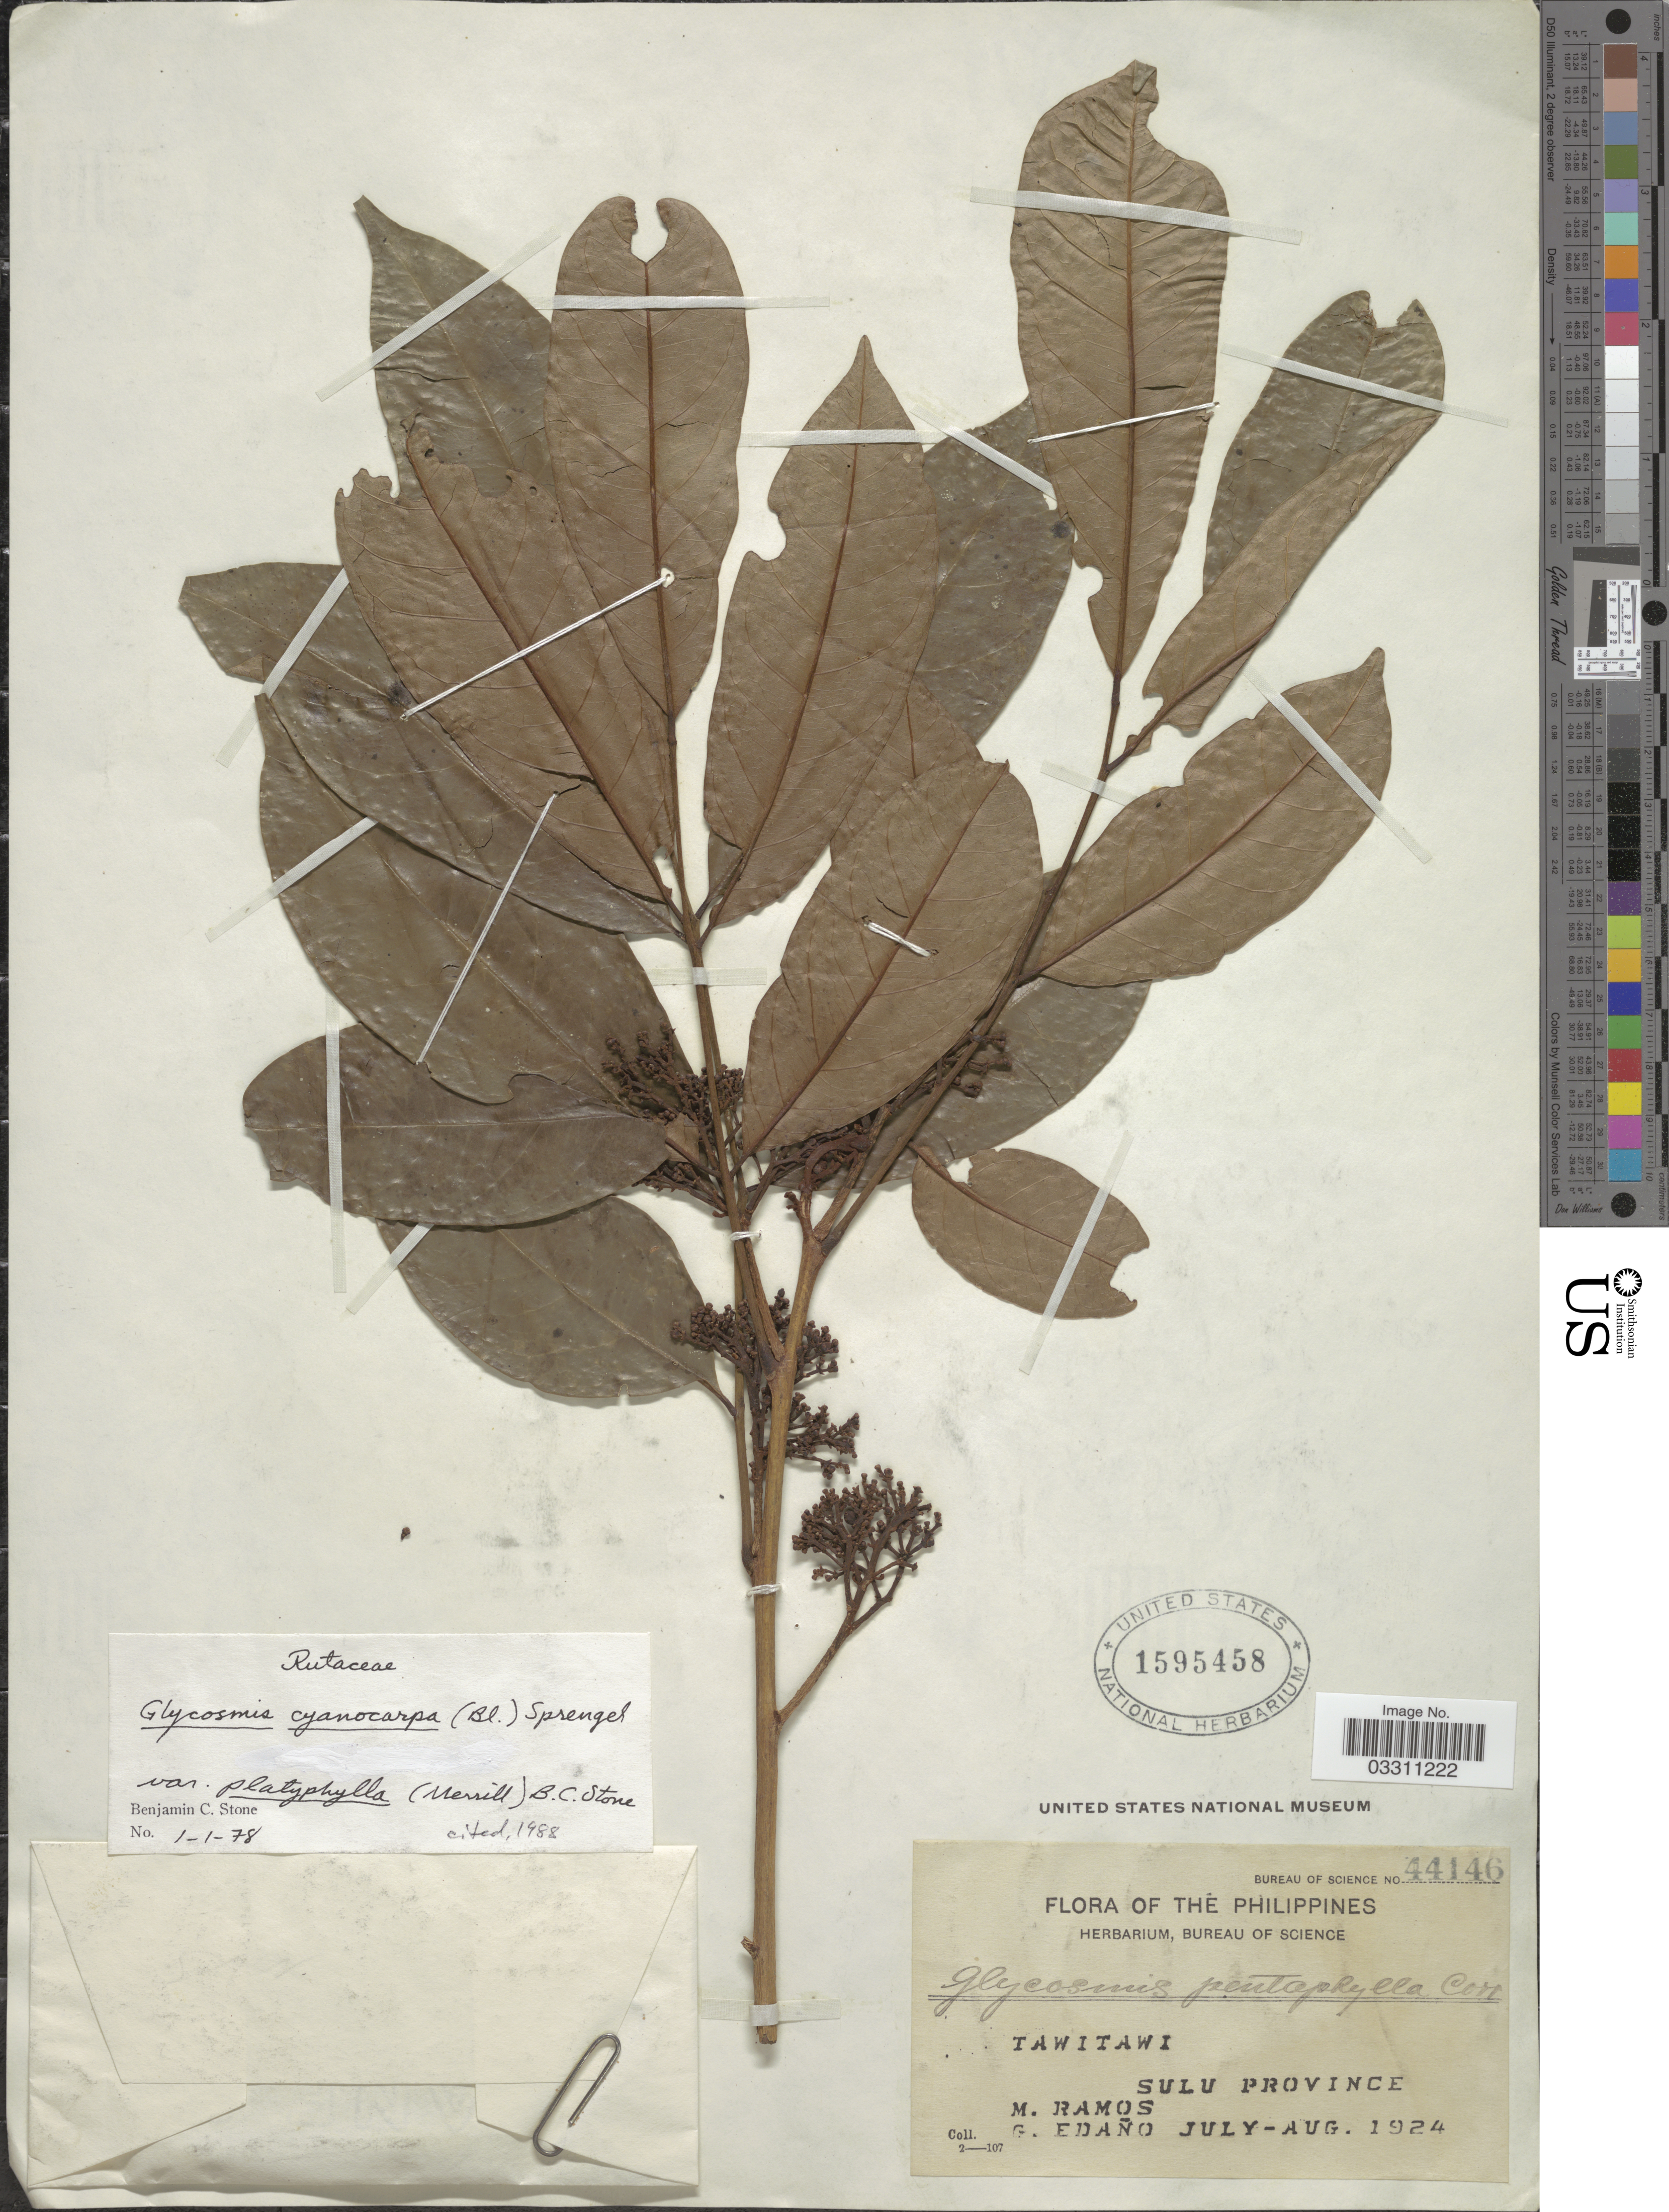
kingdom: Plantae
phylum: Tracheophyta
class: Magnoliopsida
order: Sapindales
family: Rutaceae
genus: Glycosmis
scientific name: Glycosmis cyanocarpa var. platyphylla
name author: (Merr.) B.C. Stone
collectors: M. Ramos & G. Edaño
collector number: Bureau of Science 44146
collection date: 1924-07/1924-08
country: Philippines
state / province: Muslim Mindanao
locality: Tawitawi. Sulu Province.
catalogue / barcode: US 1595458